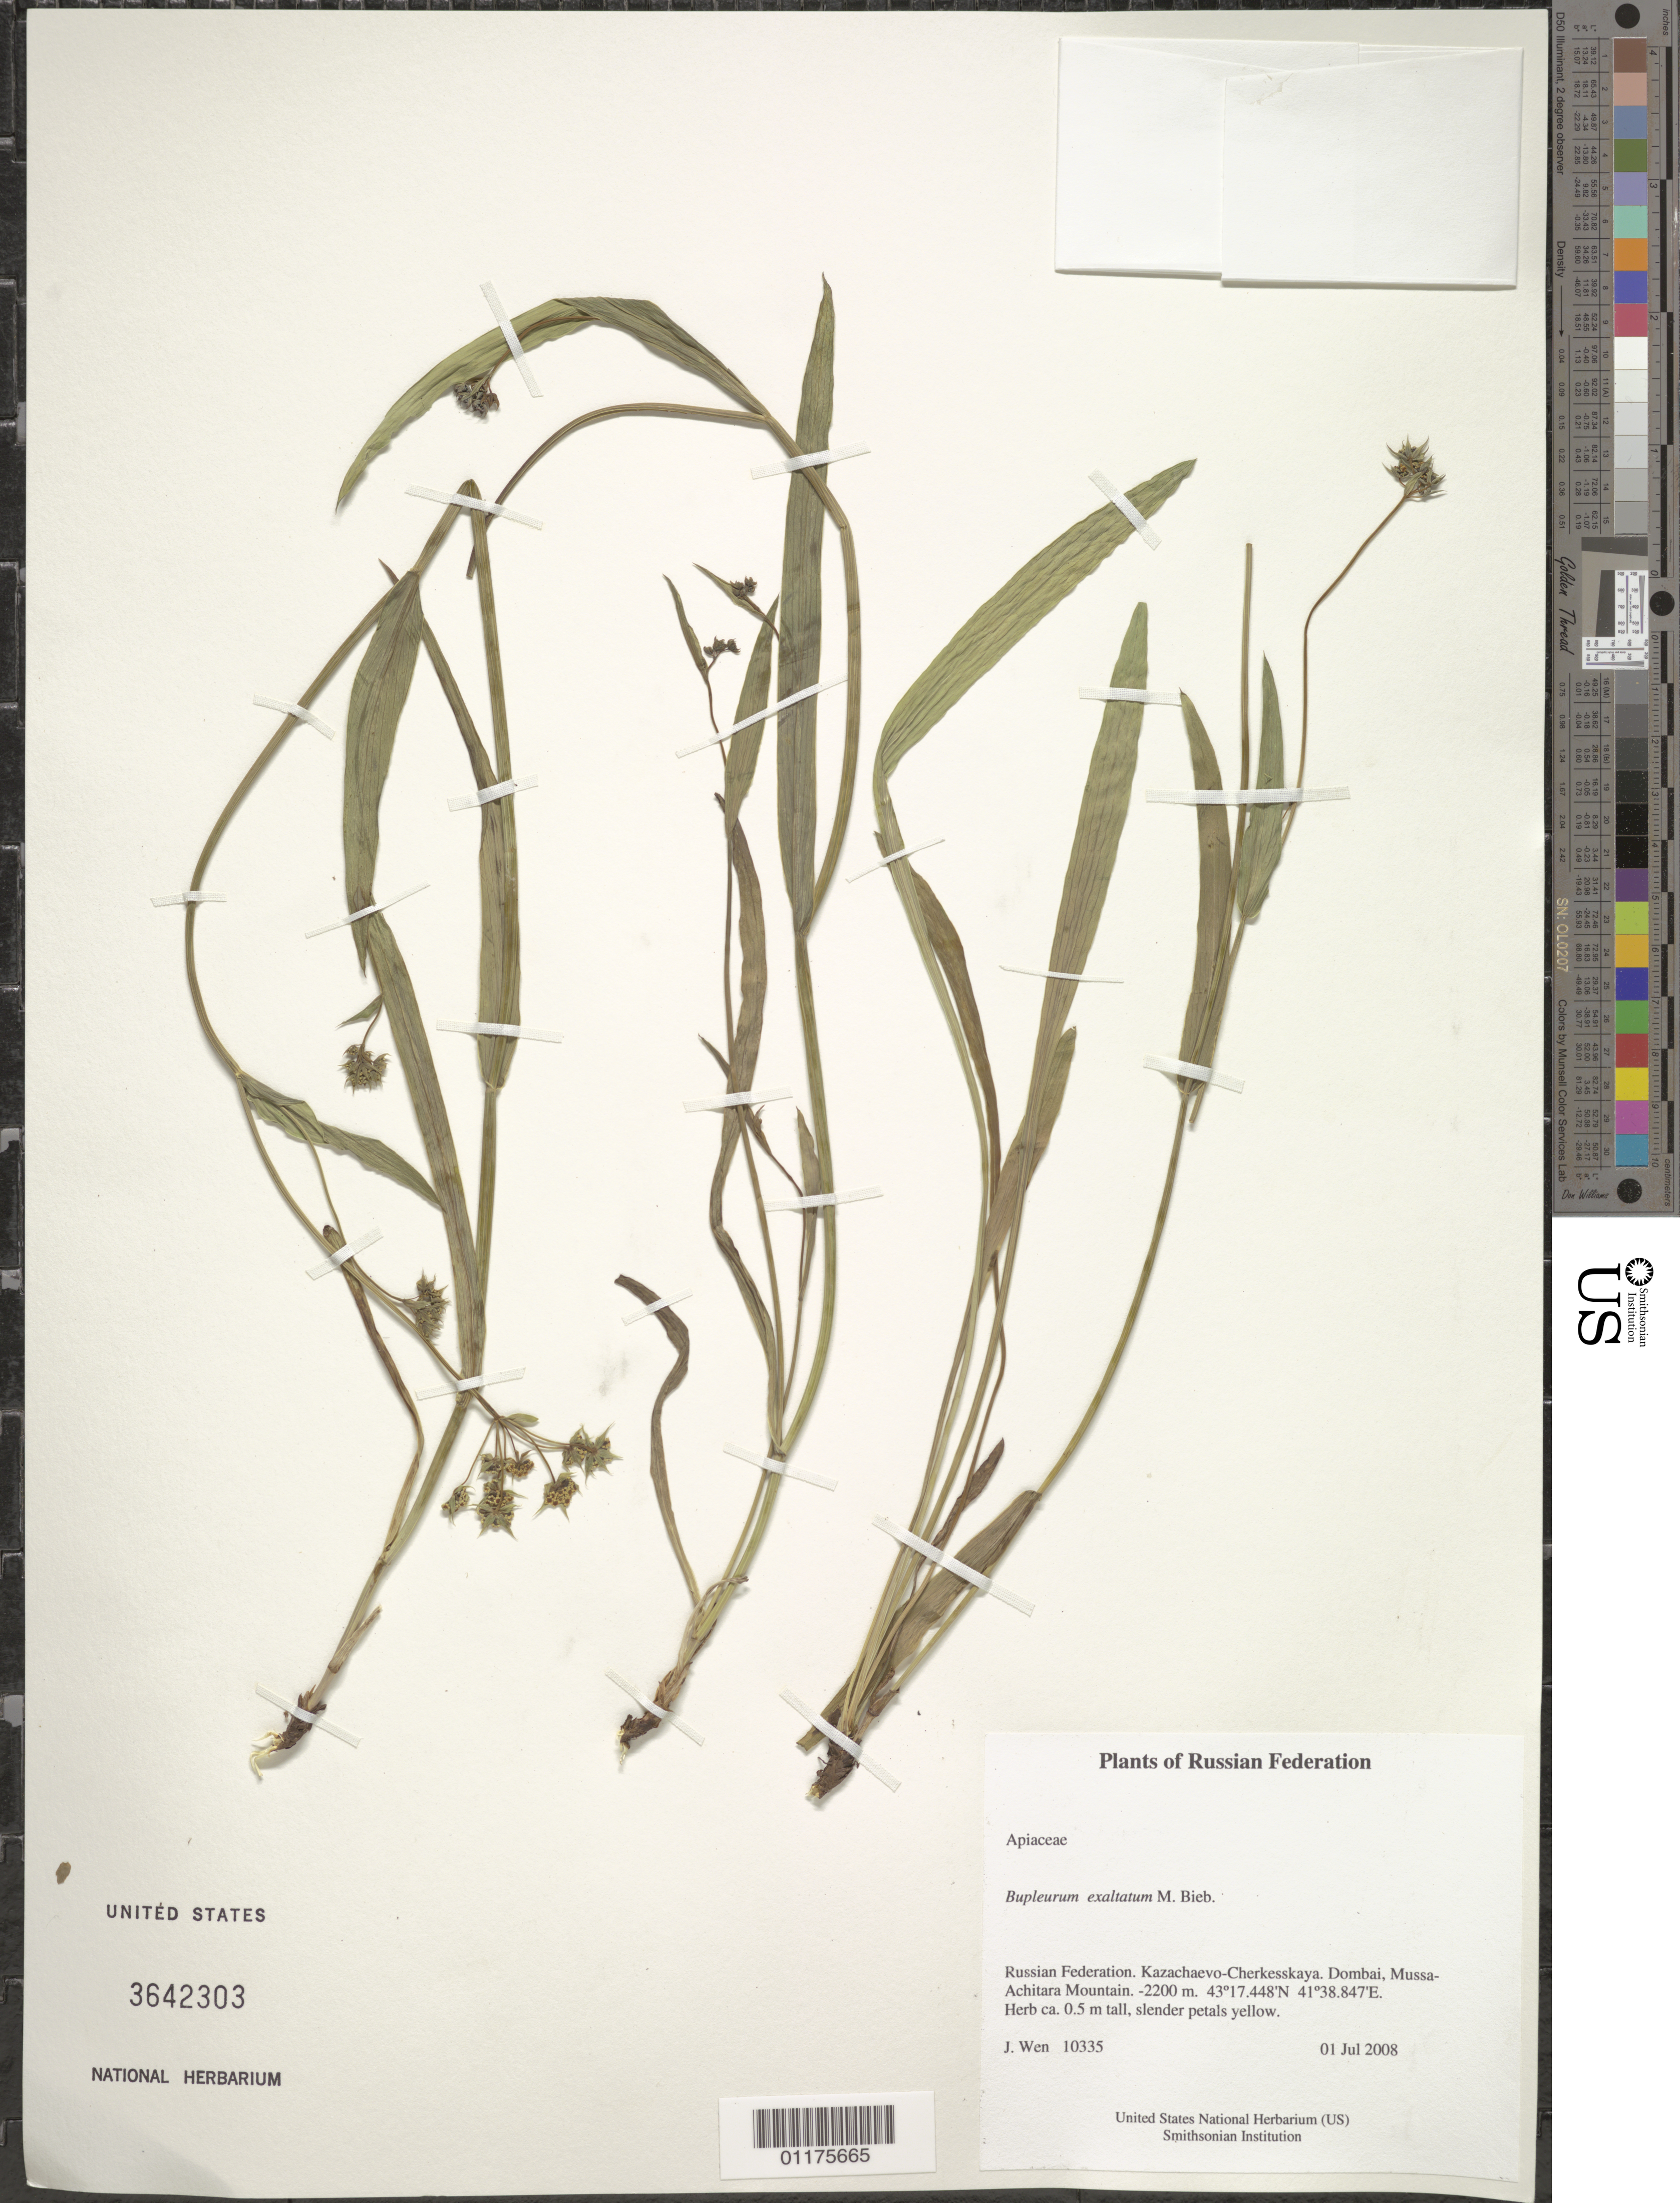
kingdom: Plantae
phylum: Tracheophyta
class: Magnoliopsida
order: Apiales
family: Apiaceae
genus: Bupleurum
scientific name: Bupleurum exaltatum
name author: M. Bieb.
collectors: J. Wen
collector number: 10335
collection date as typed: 01 Jul 2008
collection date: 2008-07-01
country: Russian Federation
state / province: Karachay-Cherkess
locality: Dombai, Mussa-Achitara Mountain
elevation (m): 2200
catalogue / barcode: US 3642303